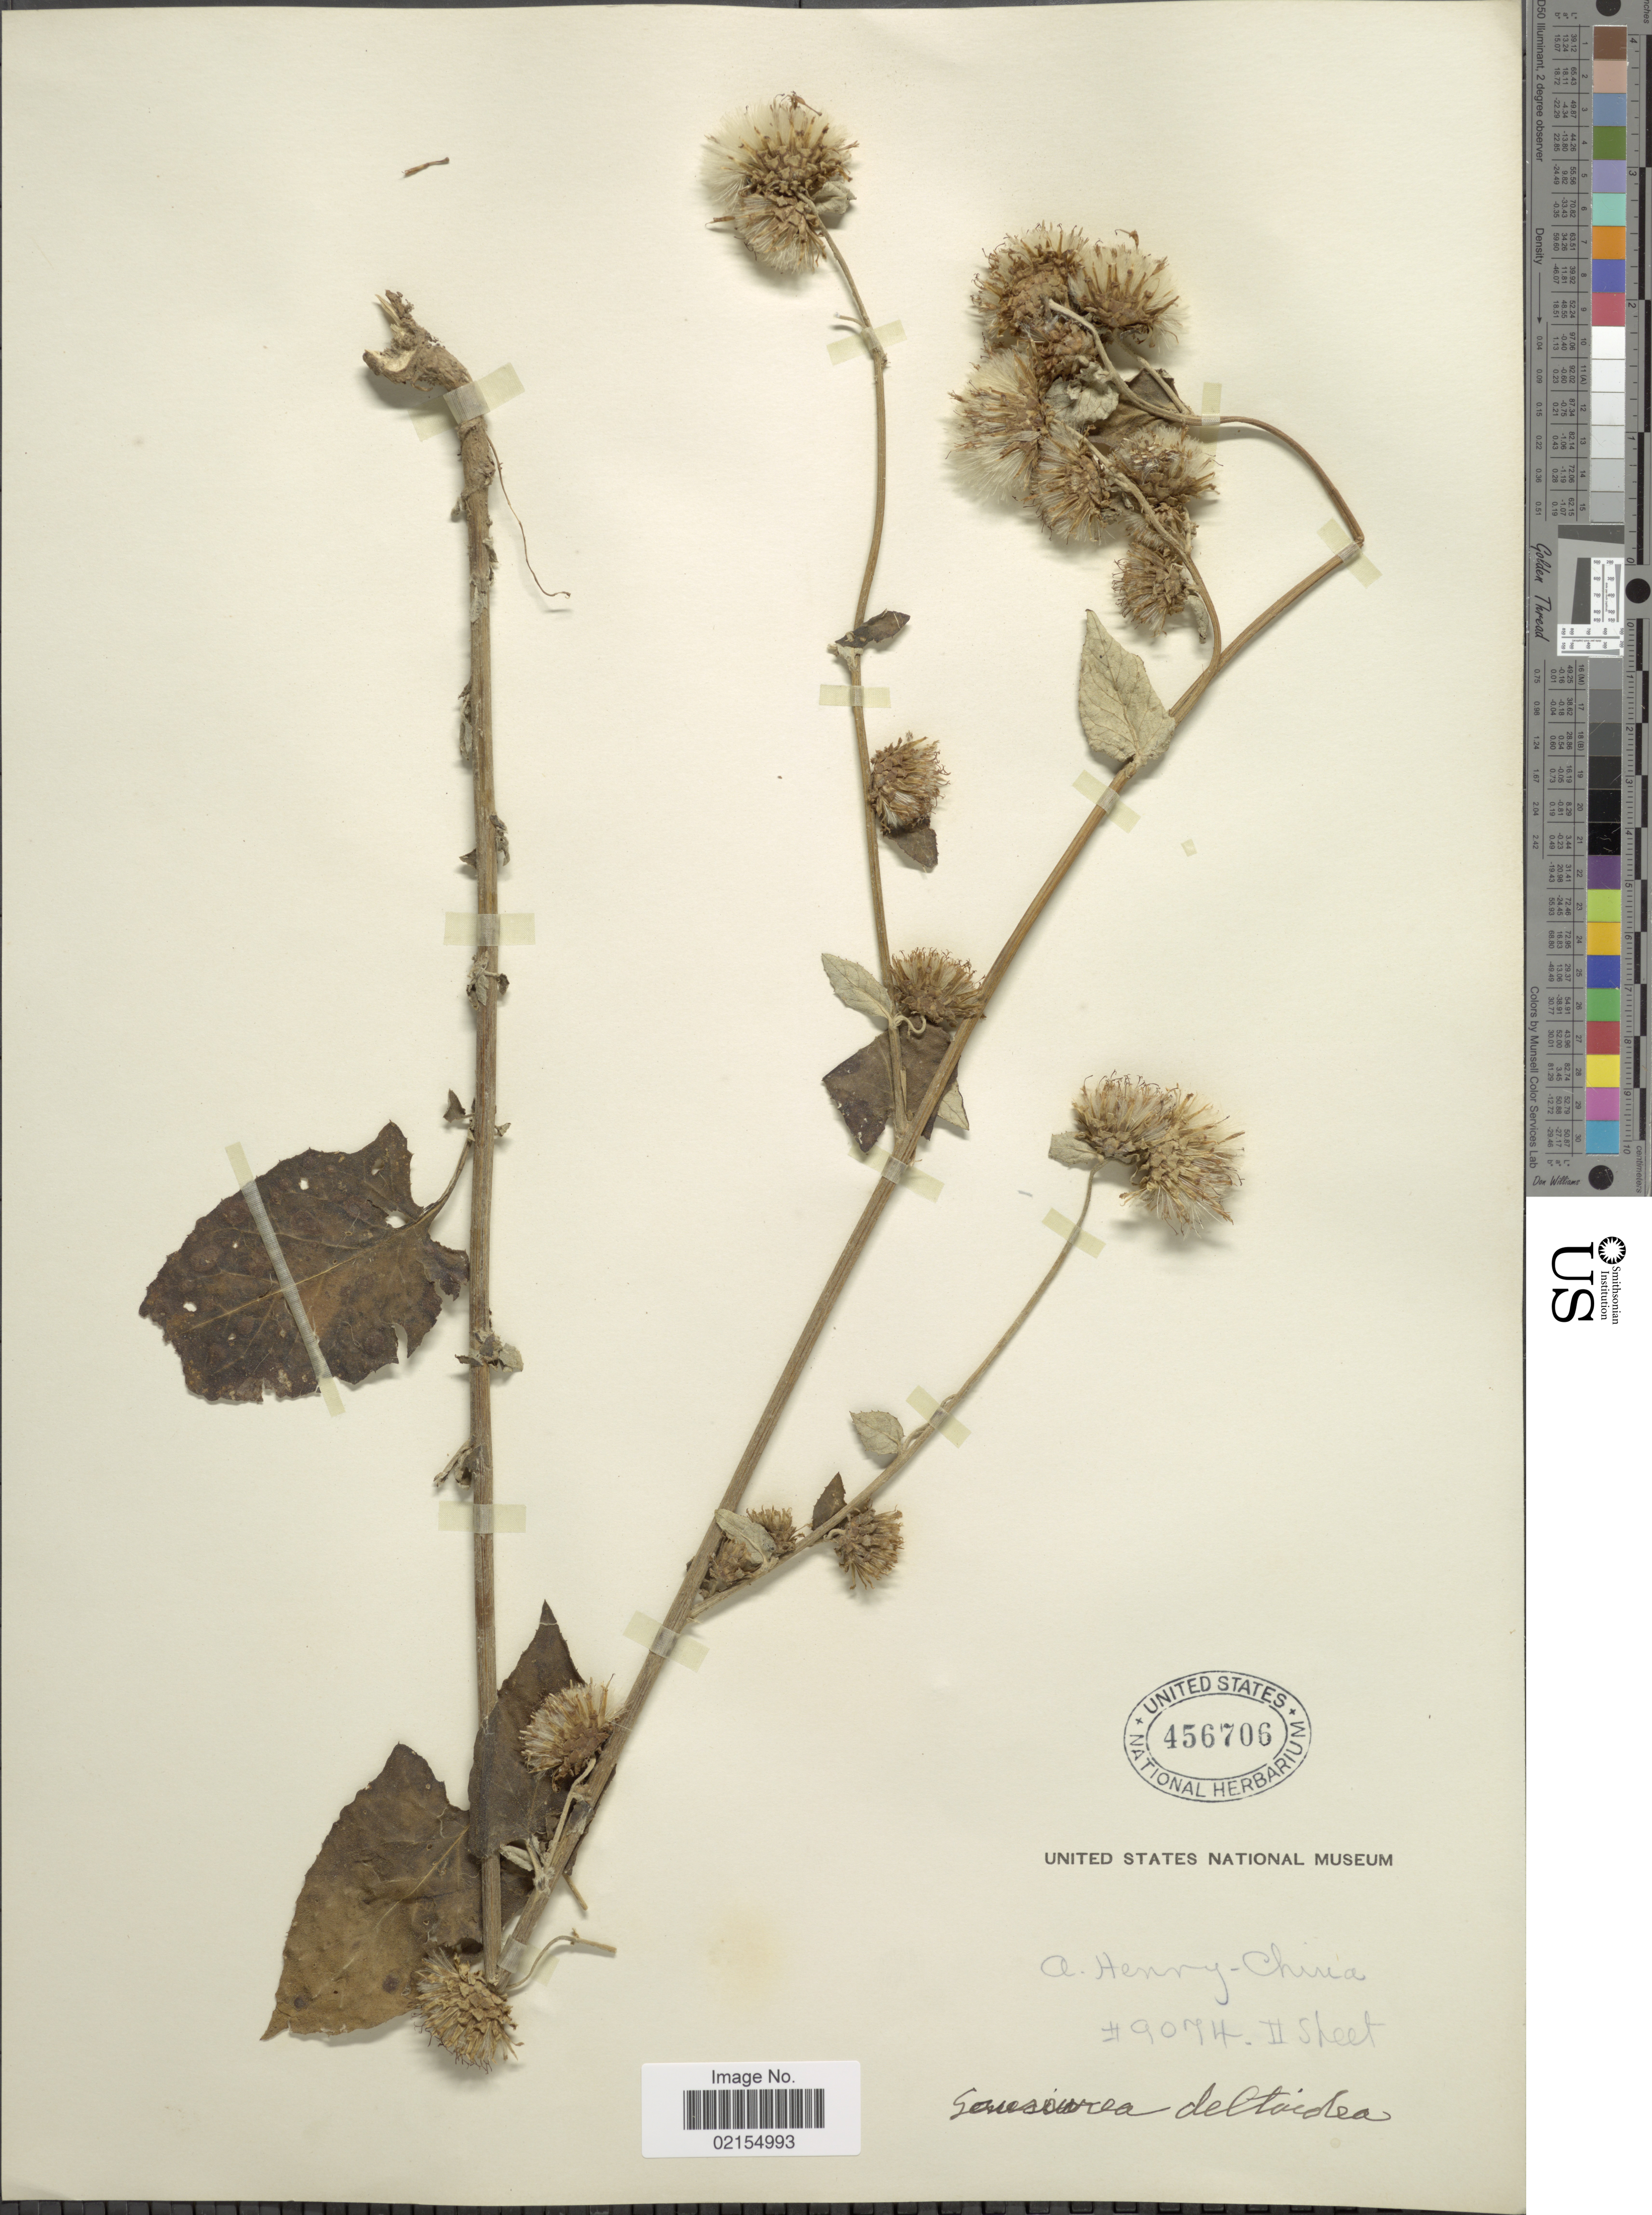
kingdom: Plantae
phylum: Tracheophyta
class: Magnoliopsida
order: Asterales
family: Asteraceae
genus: Himalaiella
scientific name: Himalaiella deltoidea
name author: (DC.) Raab-Straube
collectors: A. Henry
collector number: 9074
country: China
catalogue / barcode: US 456706